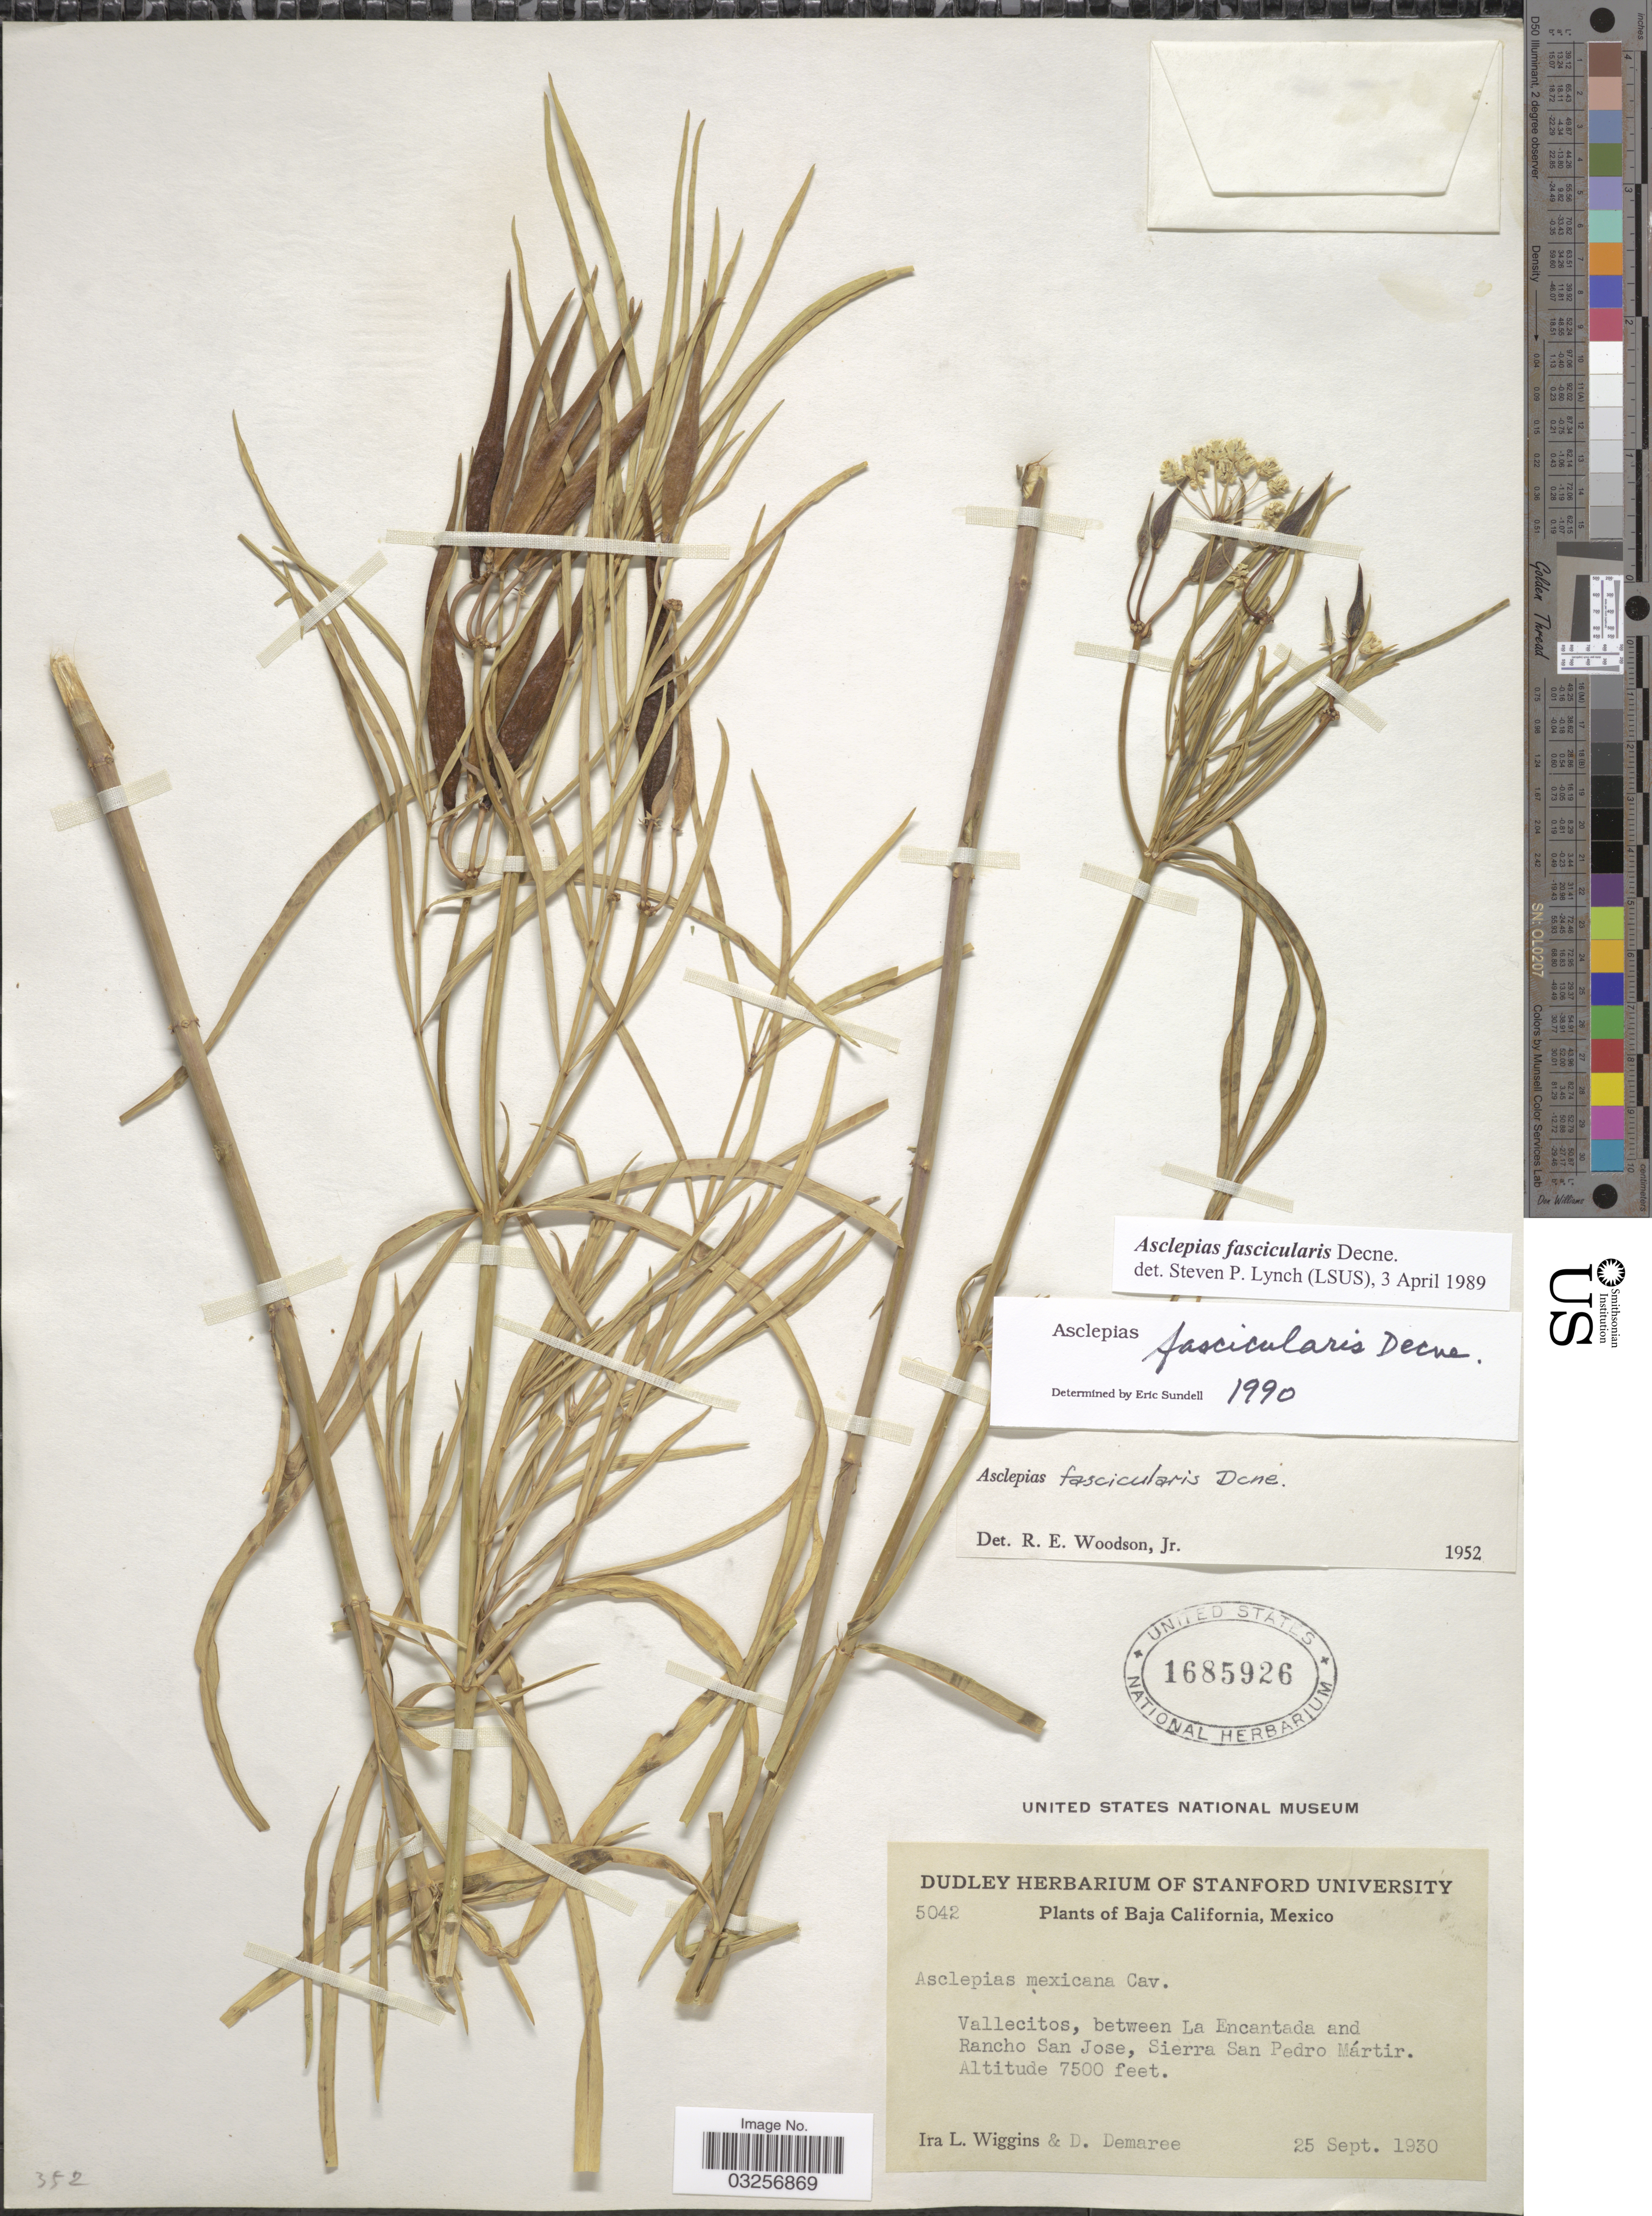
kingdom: Plantae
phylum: Tracheophyta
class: Magnoliopsida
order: Gentianales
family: Apocynaceae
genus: Asclepias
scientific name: Asclepias fascicularis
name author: Decne.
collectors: I. L. Wiggins & D. Demaree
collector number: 5042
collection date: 1930-09-25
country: Mexico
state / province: Baja California Norte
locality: Vallecitos, between La Encatada. Vallecitos, between La Encantada and Rancho San Jose, Sierra San Pedro Mártir.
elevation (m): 2286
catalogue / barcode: US 1685926